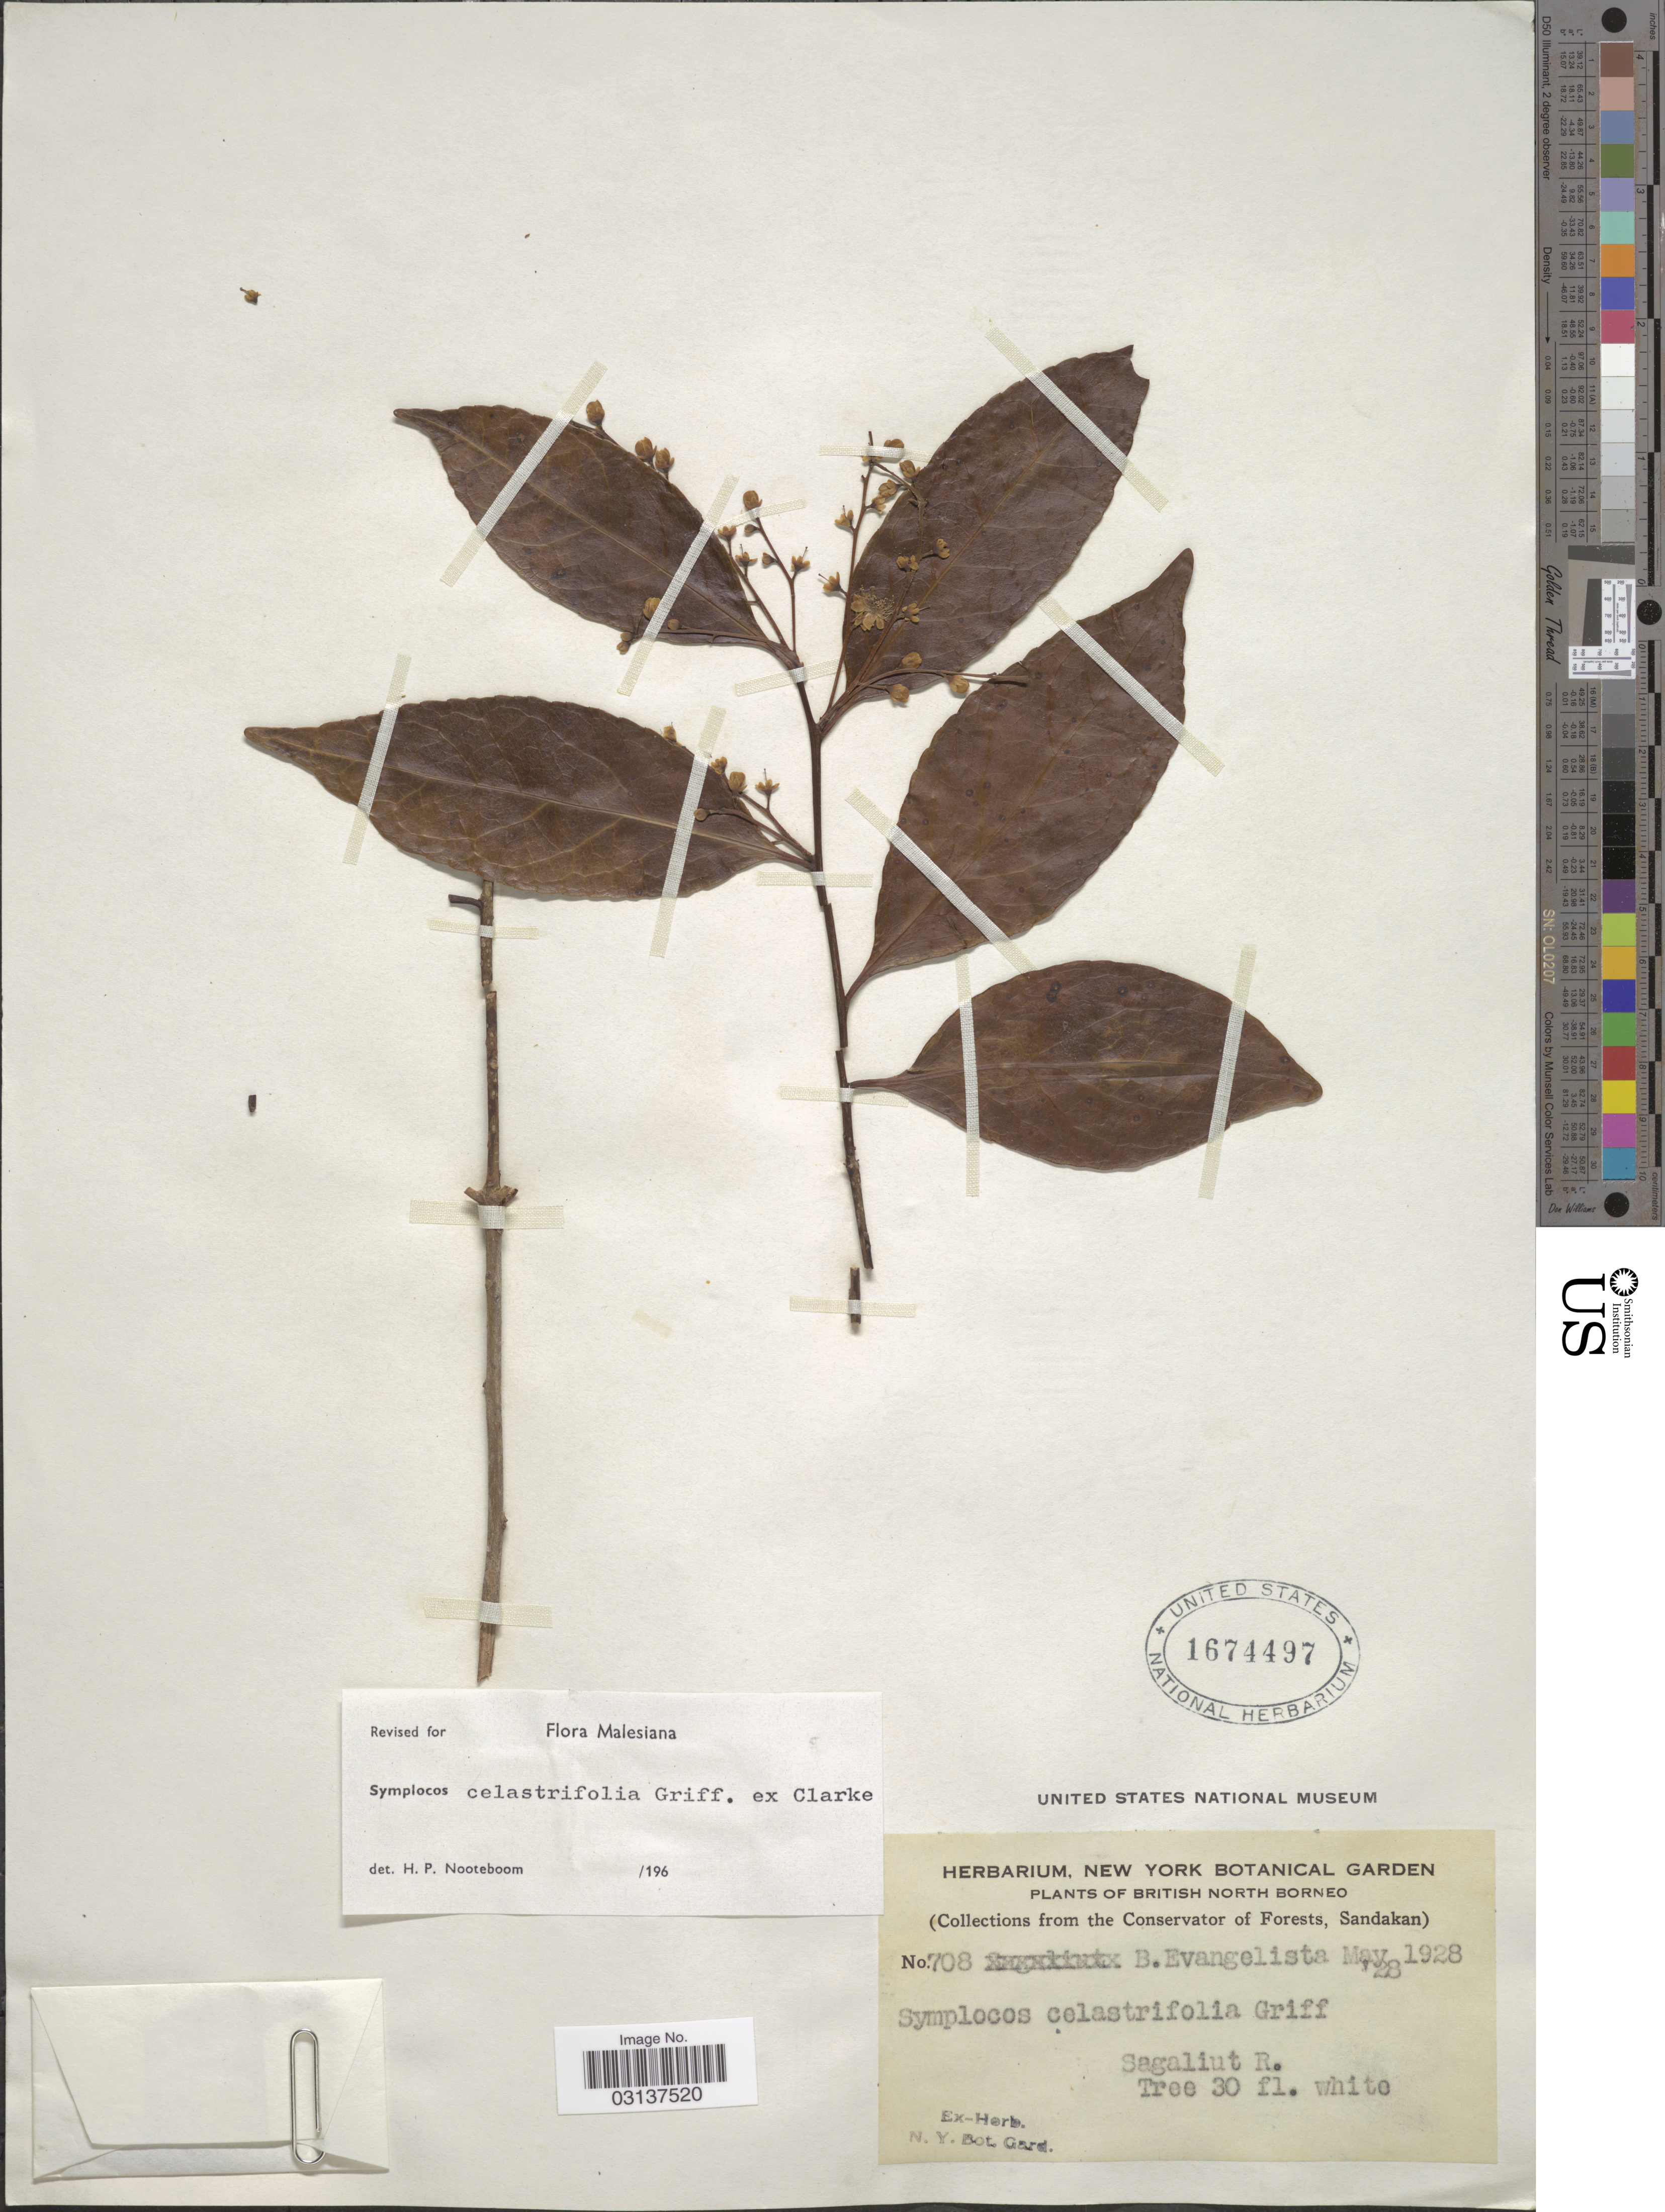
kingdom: Plantae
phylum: Tracheophyta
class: Magnoliopsida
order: Ericales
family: Symplocaceae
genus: Symplocos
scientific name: Symplocos celastrifolia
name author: Griff. ex C.B. Clarke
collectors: New York Botanical Gardens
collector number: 708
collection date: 1928-05-28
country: Malaysia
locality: British North Borneo, Sagaliut R.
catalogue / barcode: US 1674497